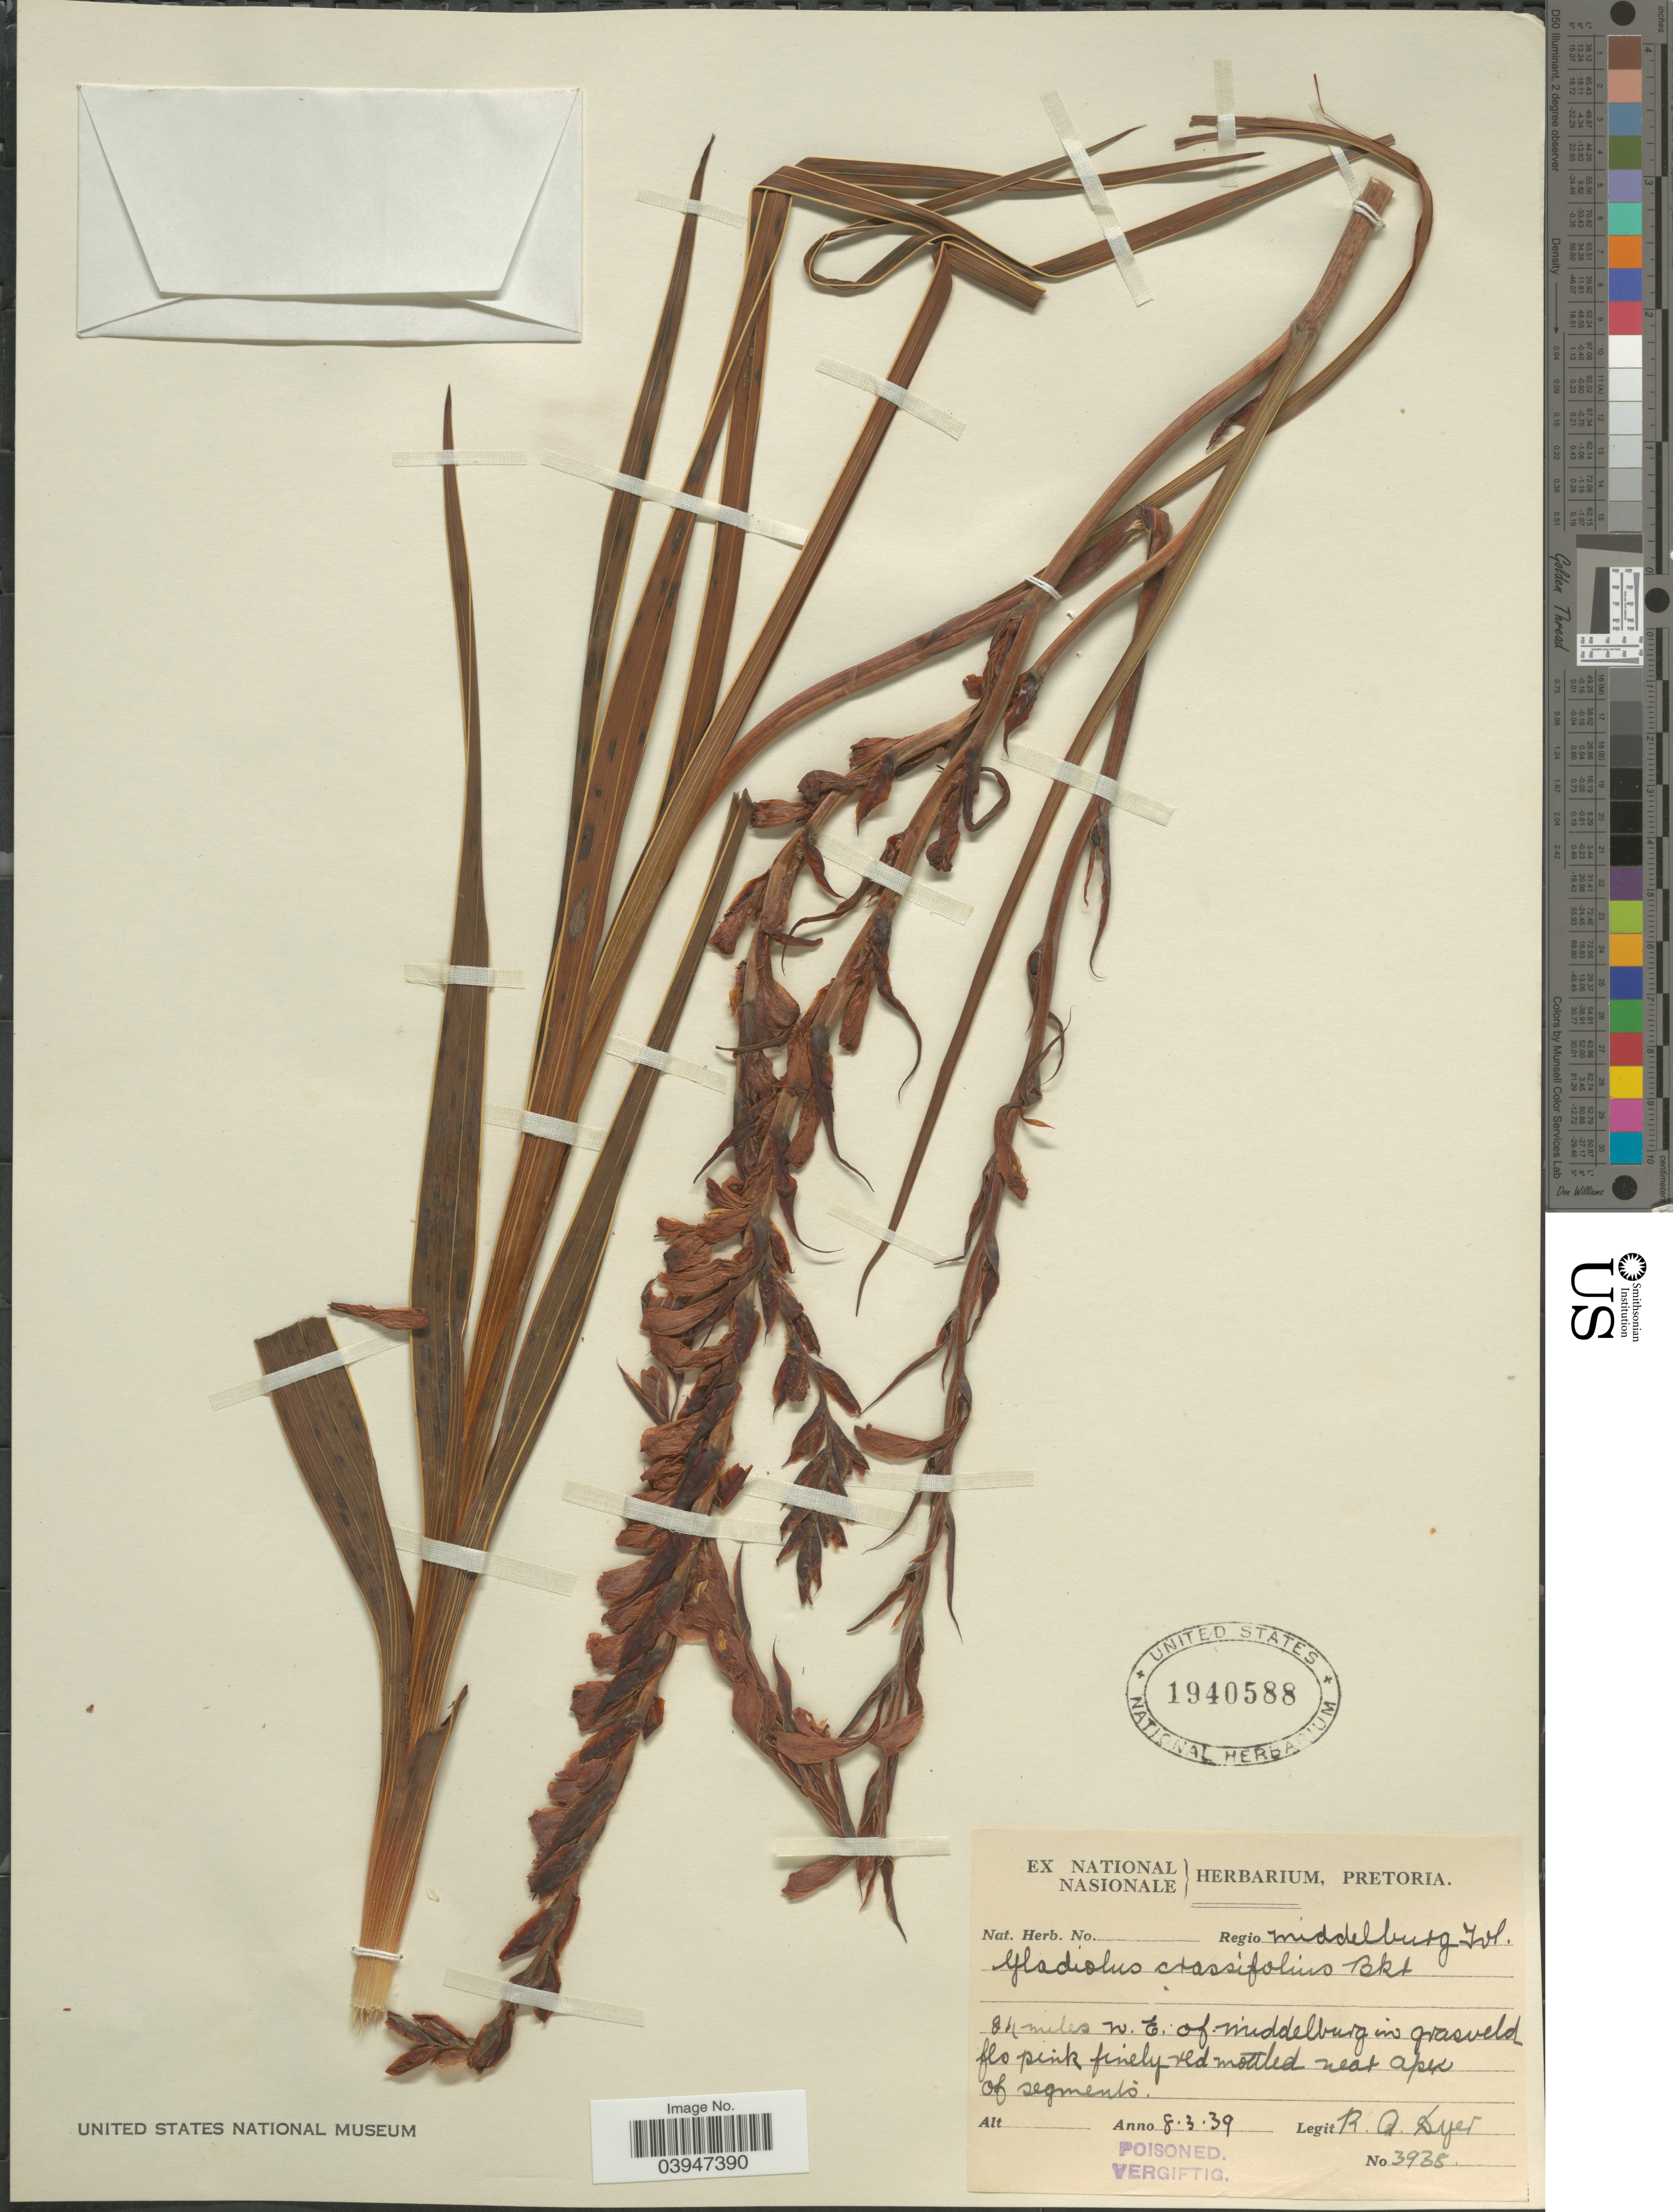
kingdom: Plantae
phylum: Tracheophyta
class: Liliopsida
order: Asparagales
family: Iridaceae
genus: Gladiolus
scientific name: Gladiolus crassifolius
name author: Baker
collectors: R. A. Dyer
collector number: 3938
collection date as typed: Transcribed d/m/y: 8/3/39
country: South Africa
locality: Regio middelburg Ivl. 84 miles w. E. of middelburg in grasveld.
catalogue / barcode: US 1940588